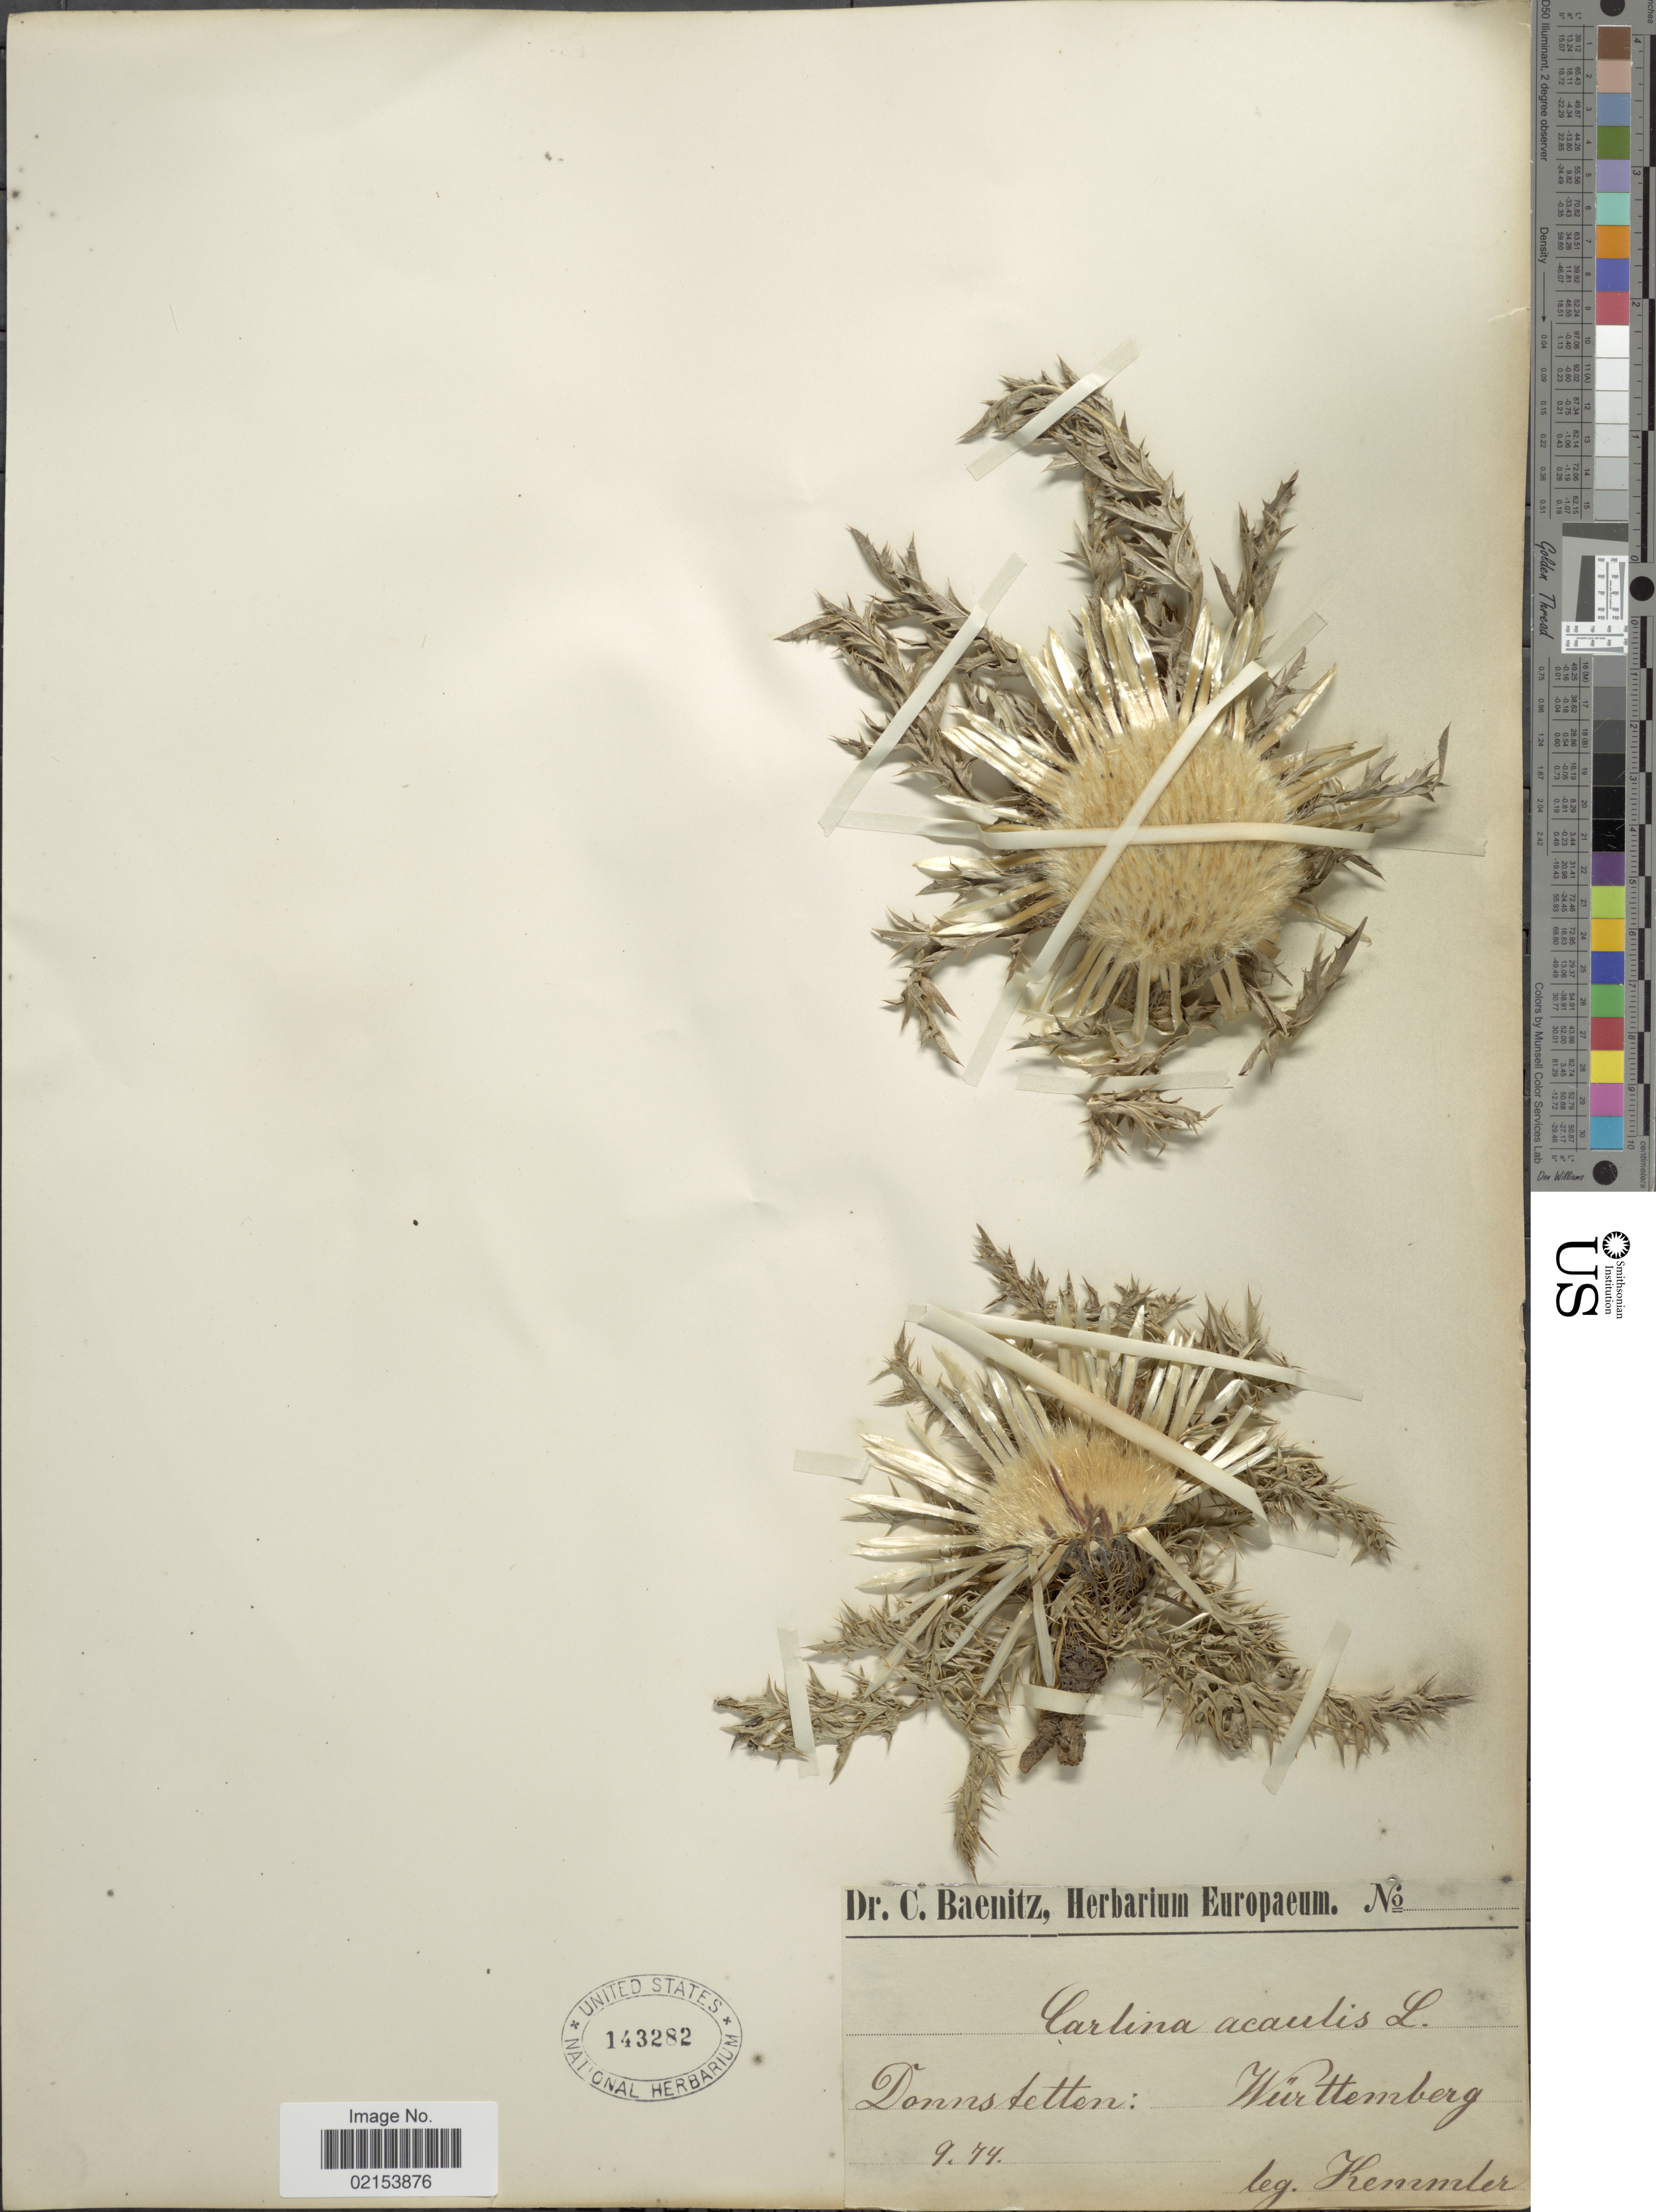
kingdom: Plantae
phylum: Tracheophyta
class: Magnoliopsida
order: Asterales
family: Asteraceae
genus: Carlina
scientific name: Carlina acaulis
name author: L.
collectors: -. Kemmler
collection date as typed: Transcribed d/m/y: /9/74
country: Germany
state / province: Baden-Württemberg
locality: Donnstetten. Wurttemberg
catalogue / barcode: US 143282